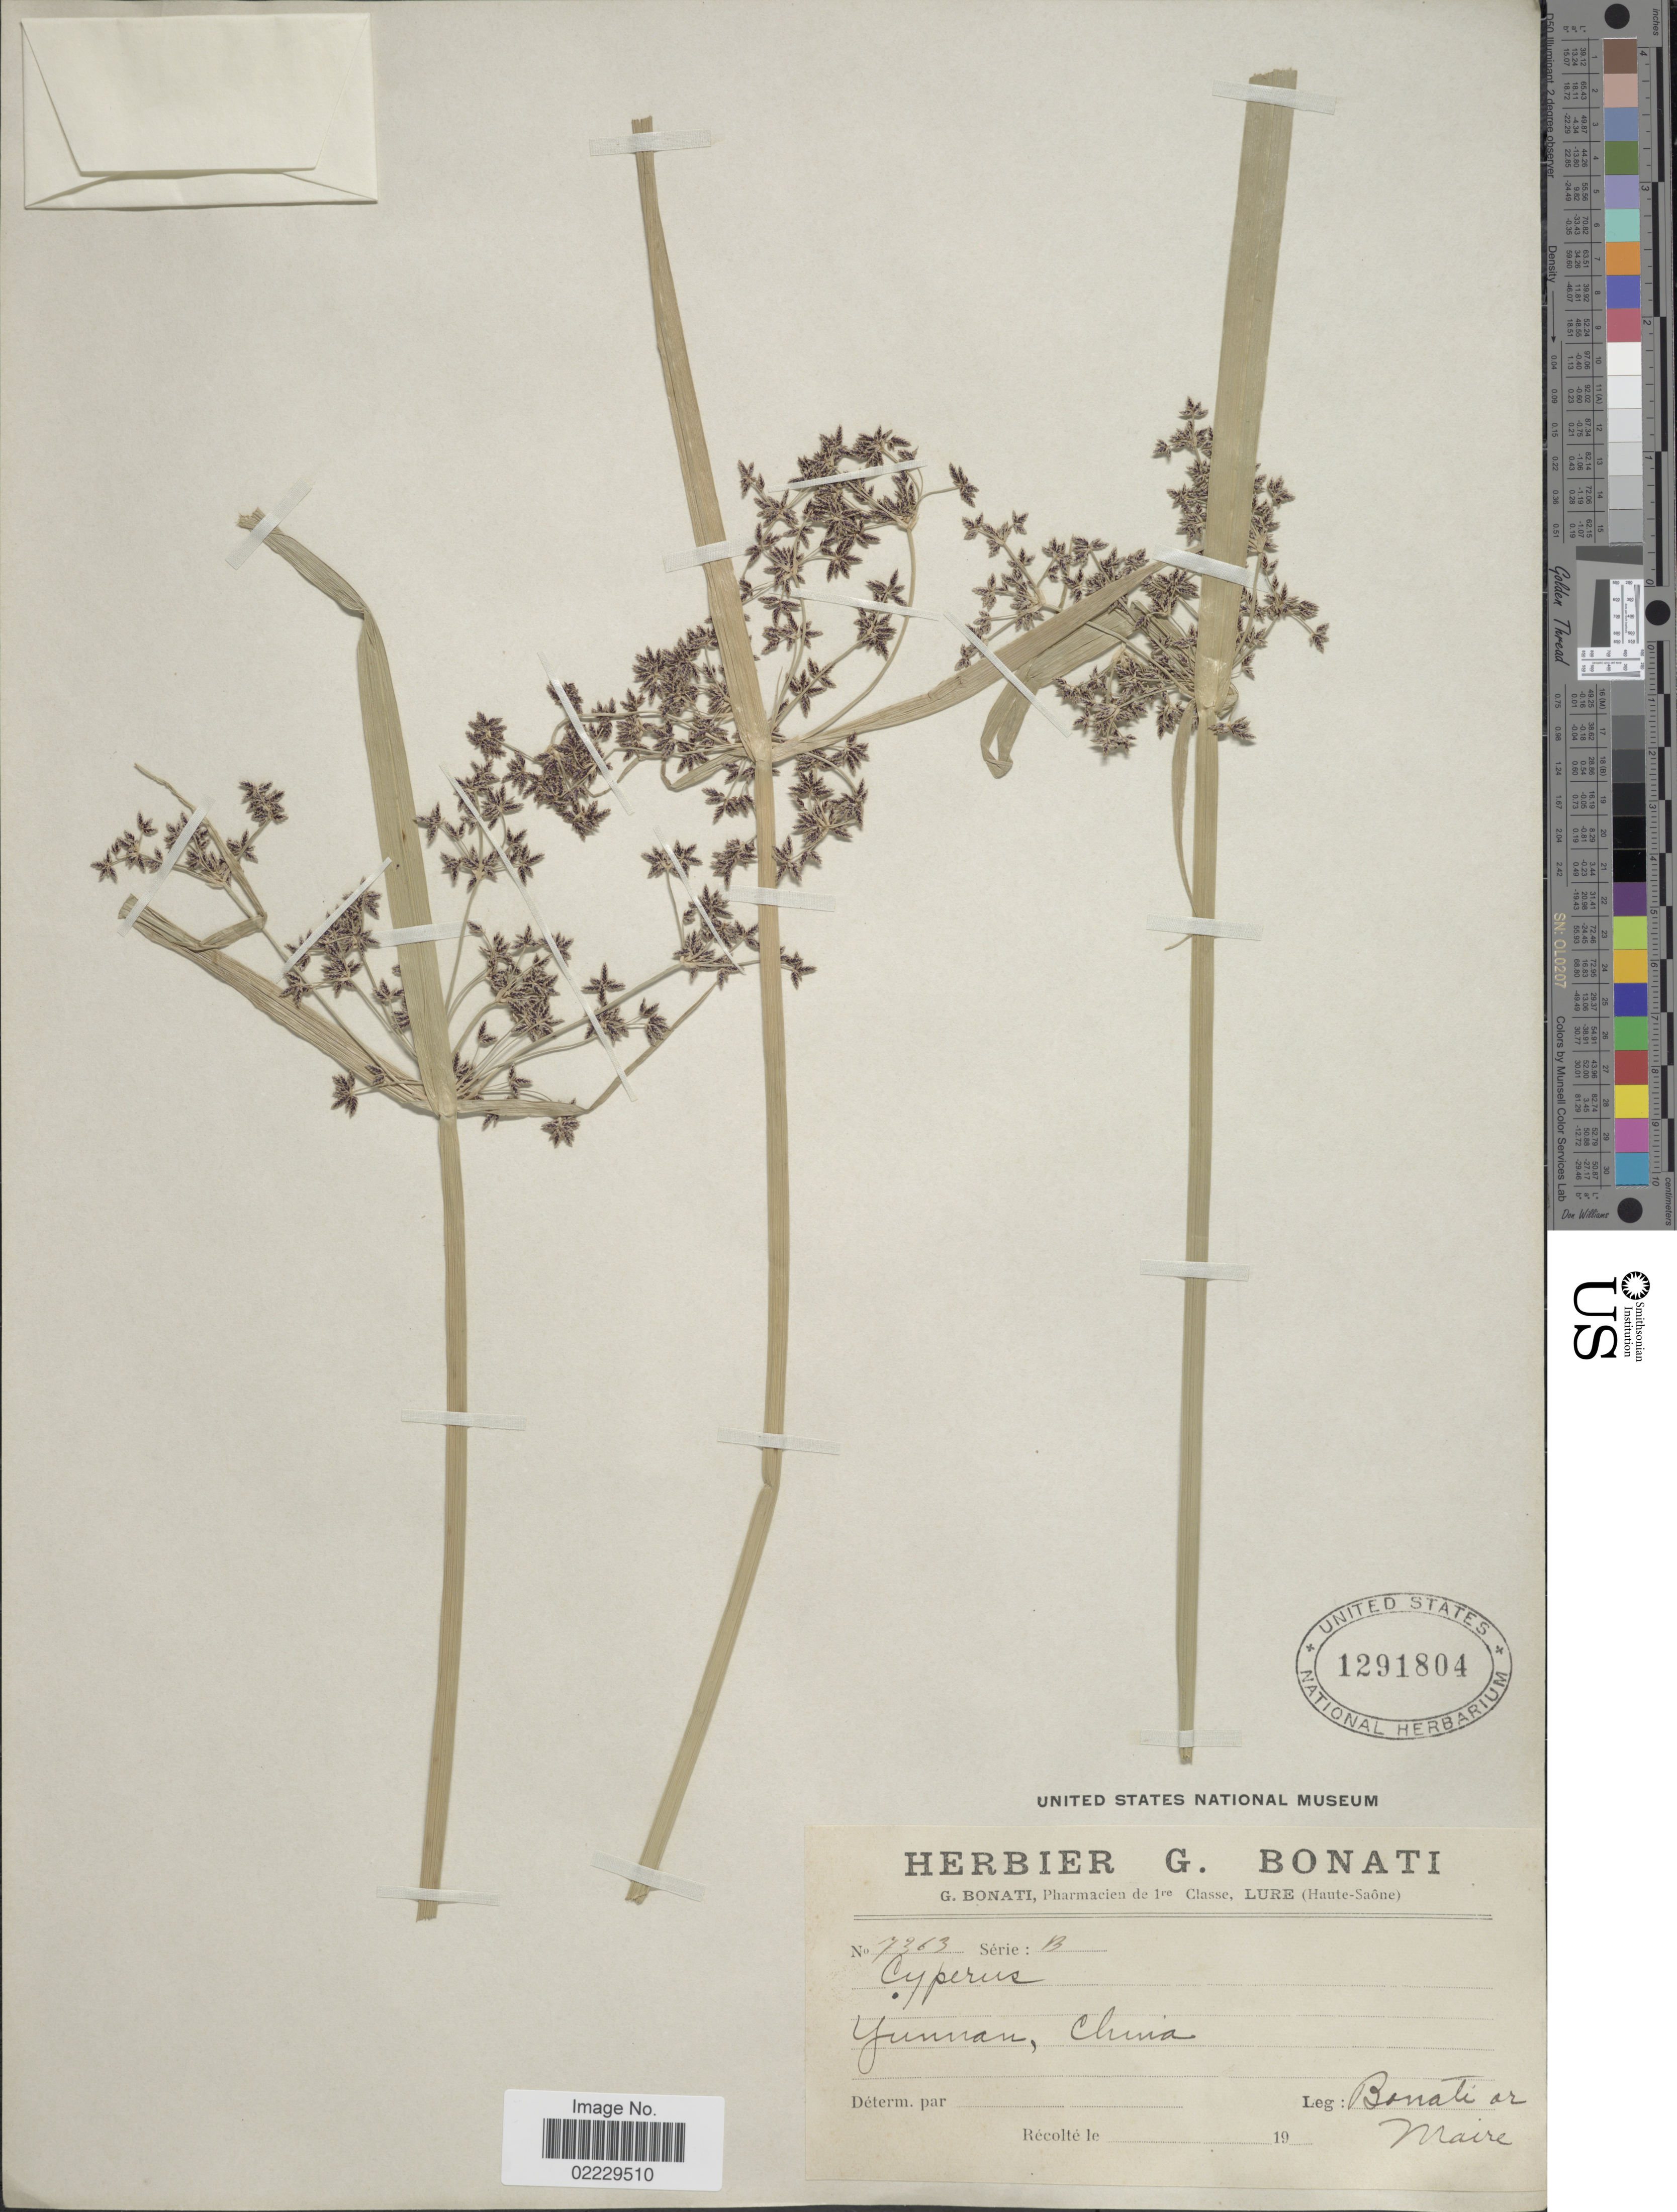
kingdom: Plantae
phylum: Tracheophyta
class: Liliopsida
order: Poales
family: Cyperaceae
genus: Cyperus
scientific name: Cyperus duclouxii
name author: E.G. Camus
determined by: Strong, Mark T., (BOT), Smithsonian Institution - National Museum of Natural History (UNITED STATES)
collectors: -. Bonati & Maire, --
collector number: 7363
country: China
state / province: Yunnan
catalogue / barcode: US 1291804